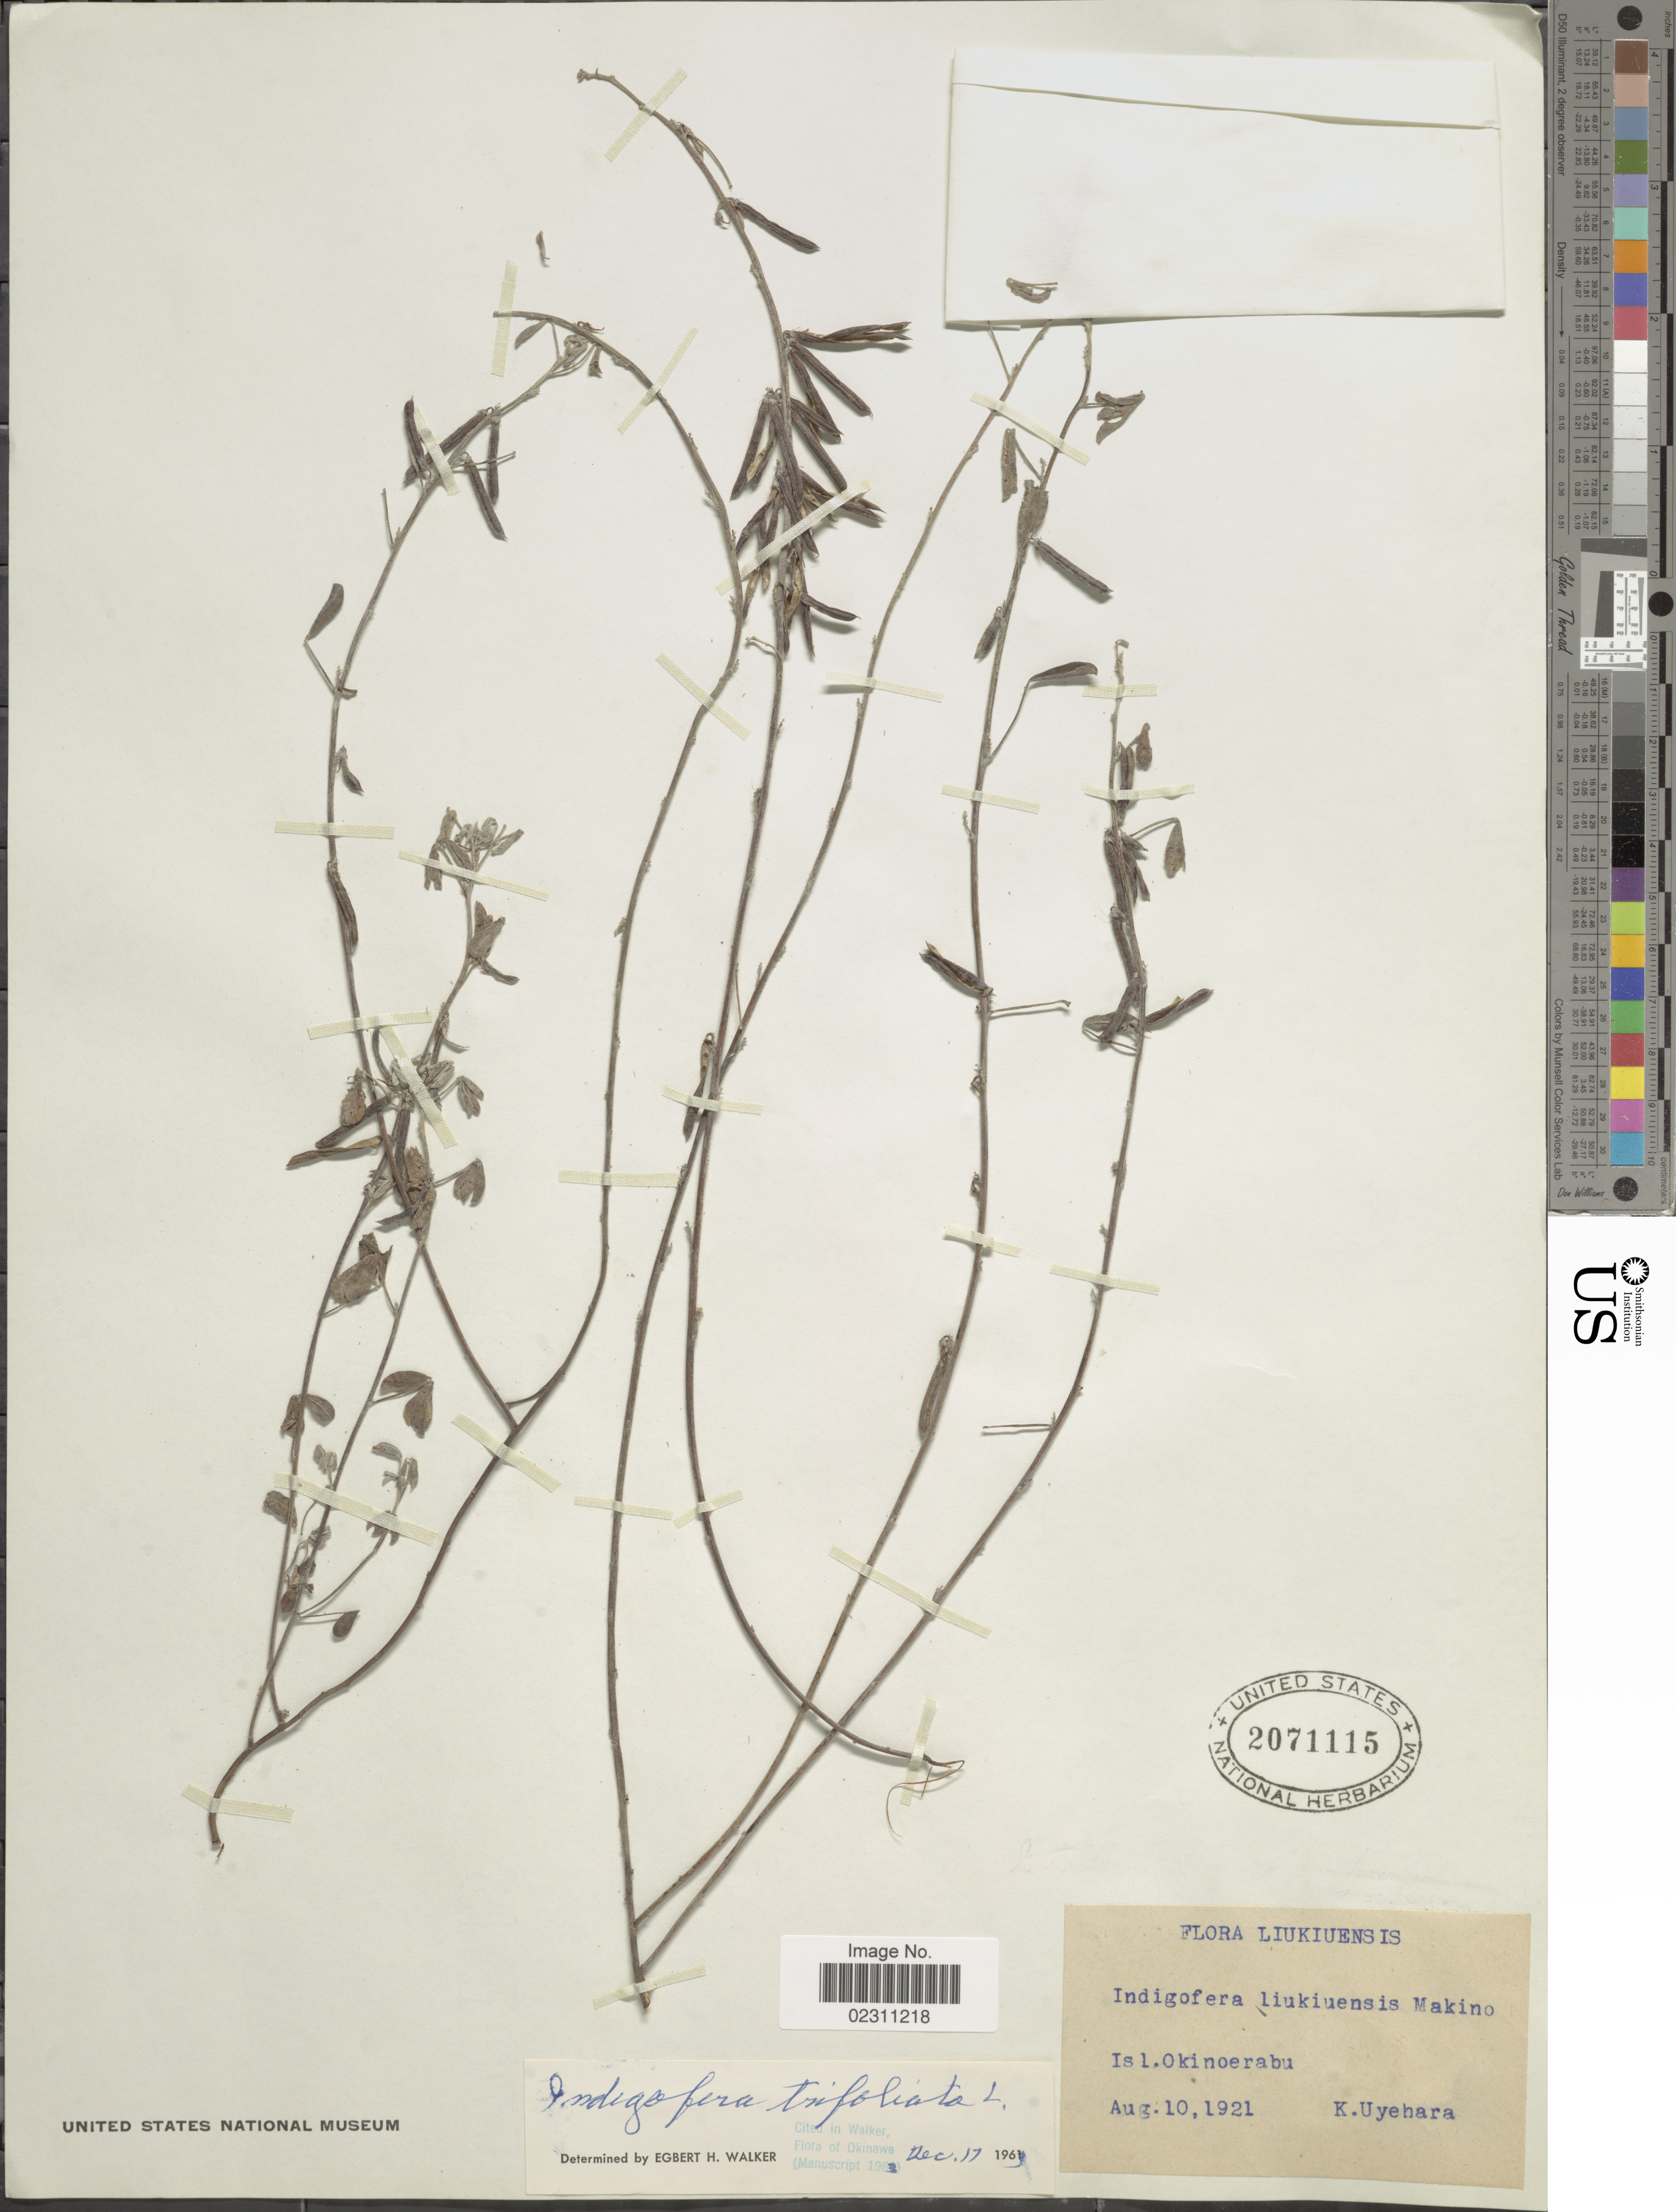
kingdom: Plantae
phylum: Tracheophyta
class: Magnoliopsida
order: Fabales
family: Fabaceae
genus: Indigofera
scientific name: Indigofera trifoliata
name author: L.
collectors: K. Uyehara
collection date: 1921-08-10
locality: Liukiuensis. Isl. Okinoerabu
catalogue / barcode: US 2071115